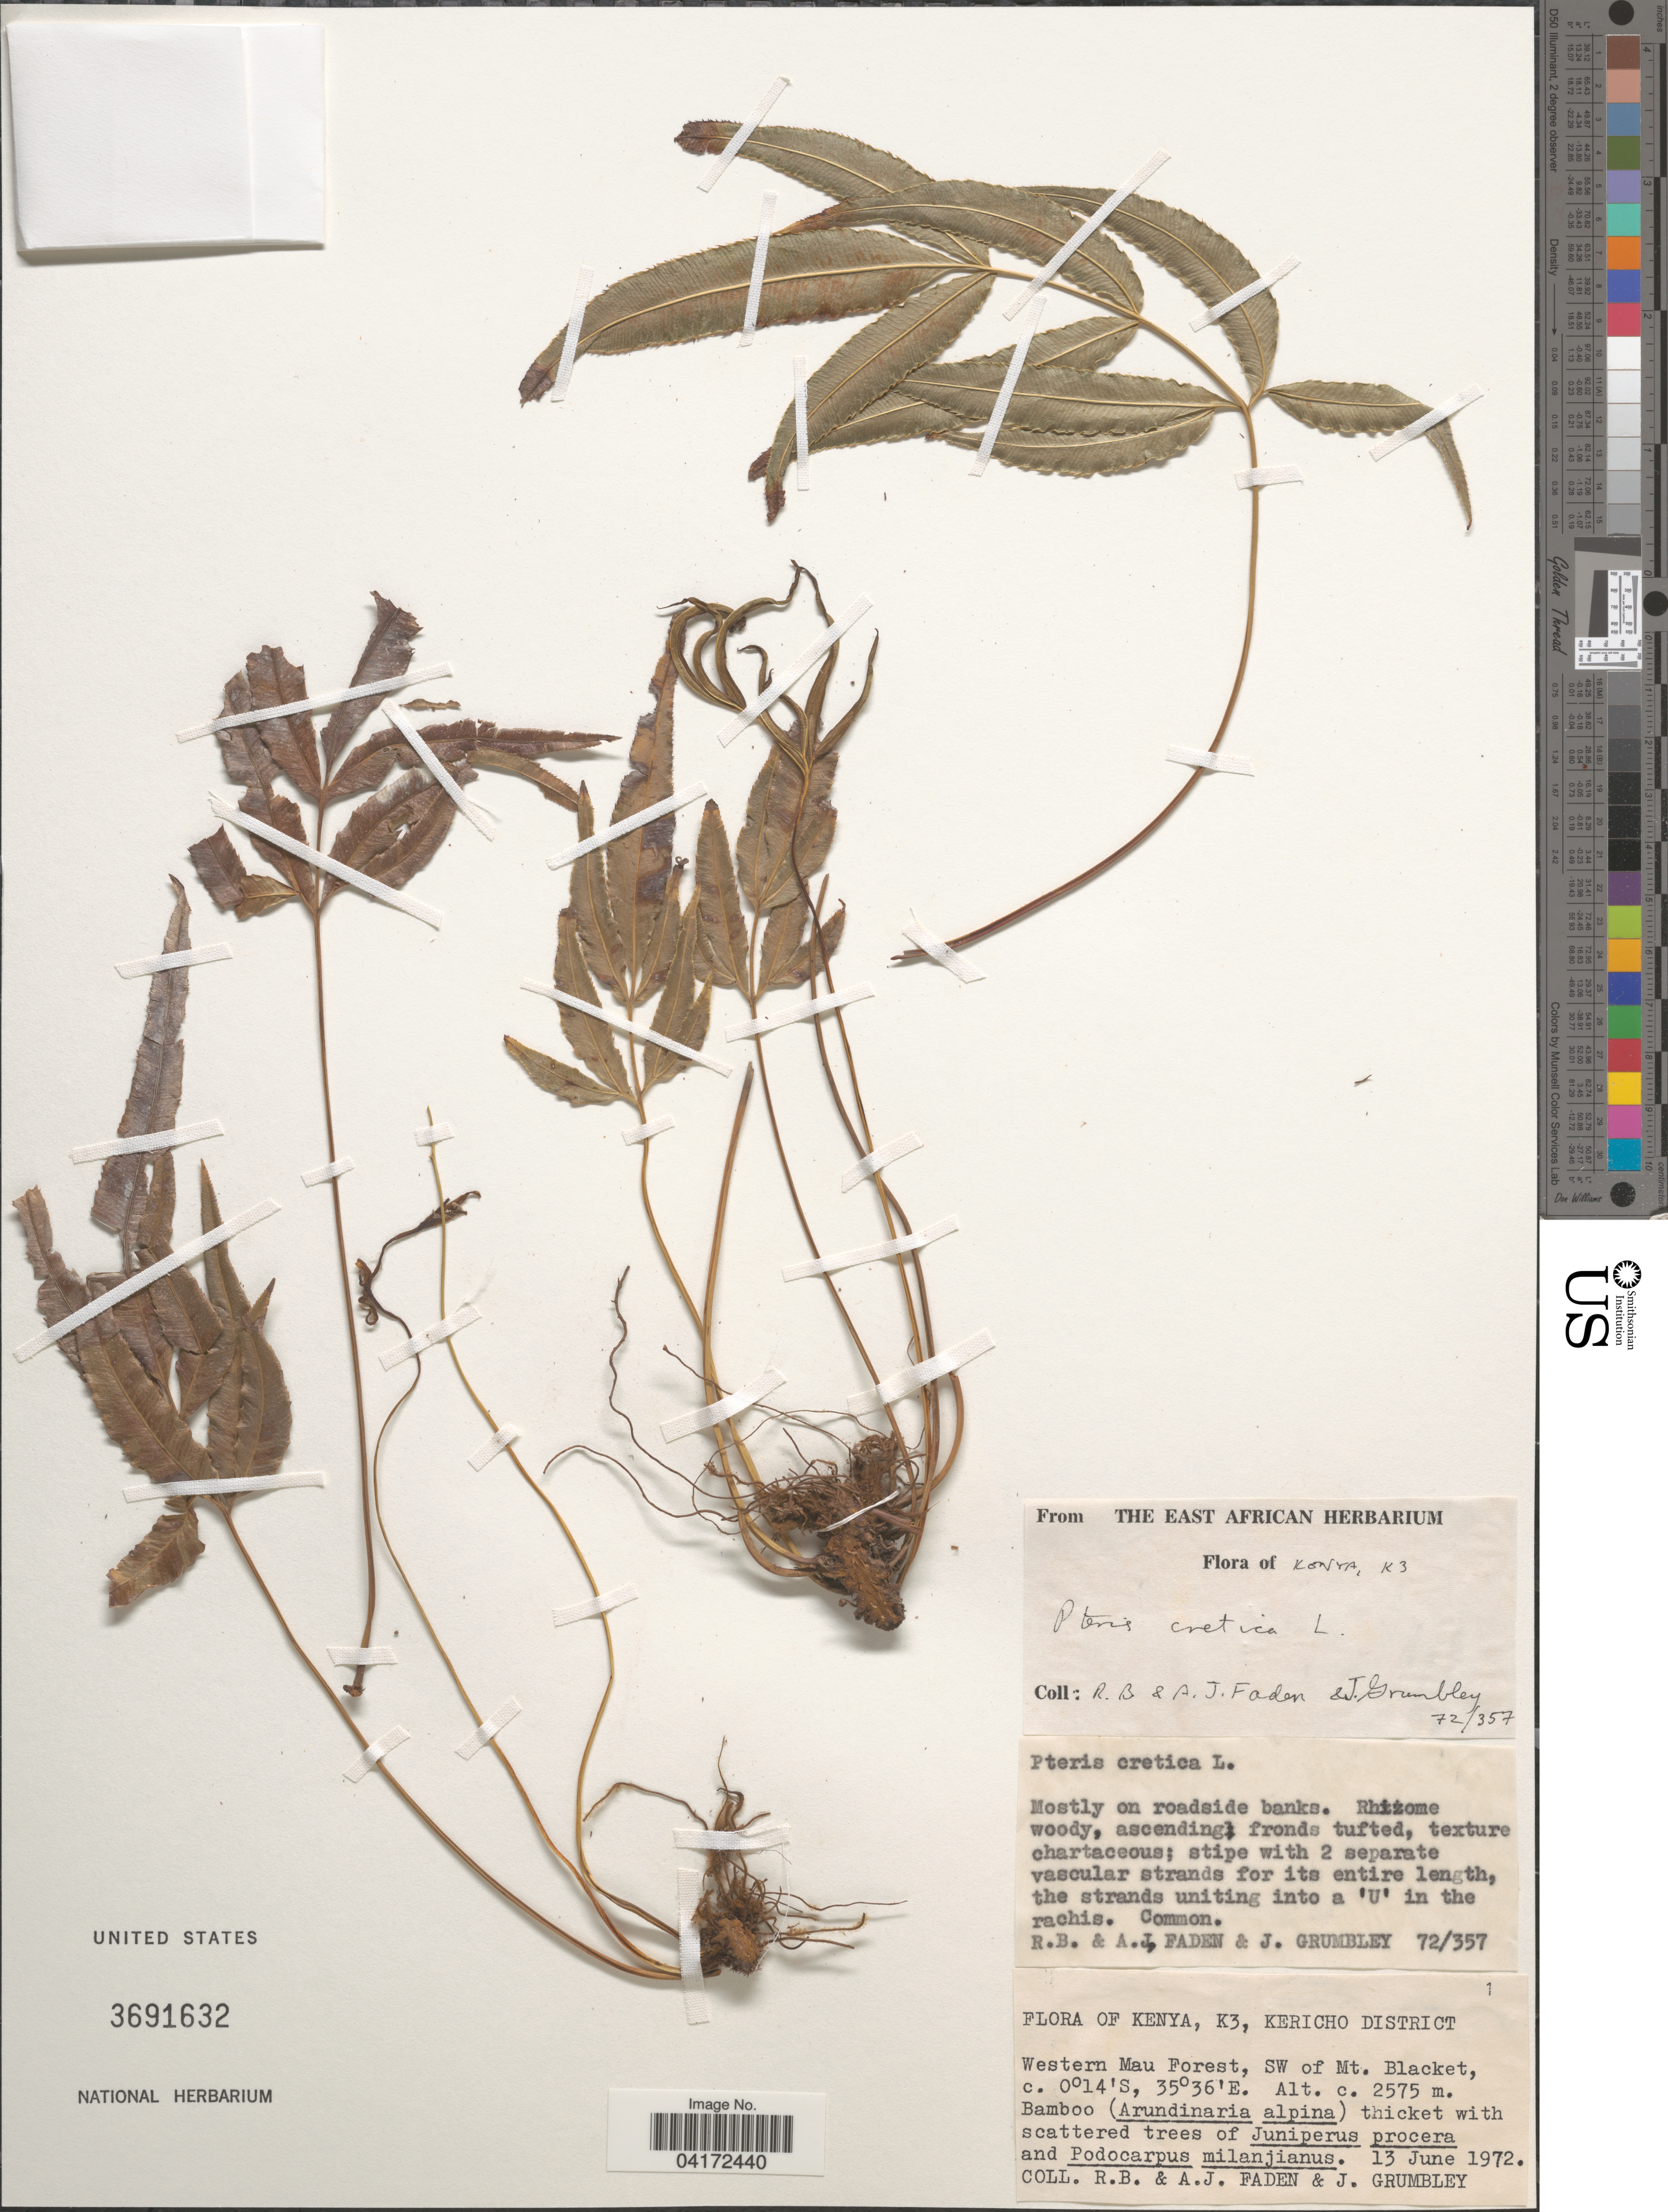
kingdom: Plantae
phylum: Tracheophyta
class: Polypodiopsida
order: Polypodiales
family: Pteridaceae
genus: Pteris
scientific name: Pteris cretica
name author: L.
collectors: R. B. Faden, A. J. Faden & J. Grumbley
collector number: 72/357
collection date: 1972-06-13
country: Kenya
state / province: Kericho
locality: K3, Kericho District. Western Mau Forest, SW of Mt. Blacket.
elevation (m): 2575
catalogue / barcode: US 3691632